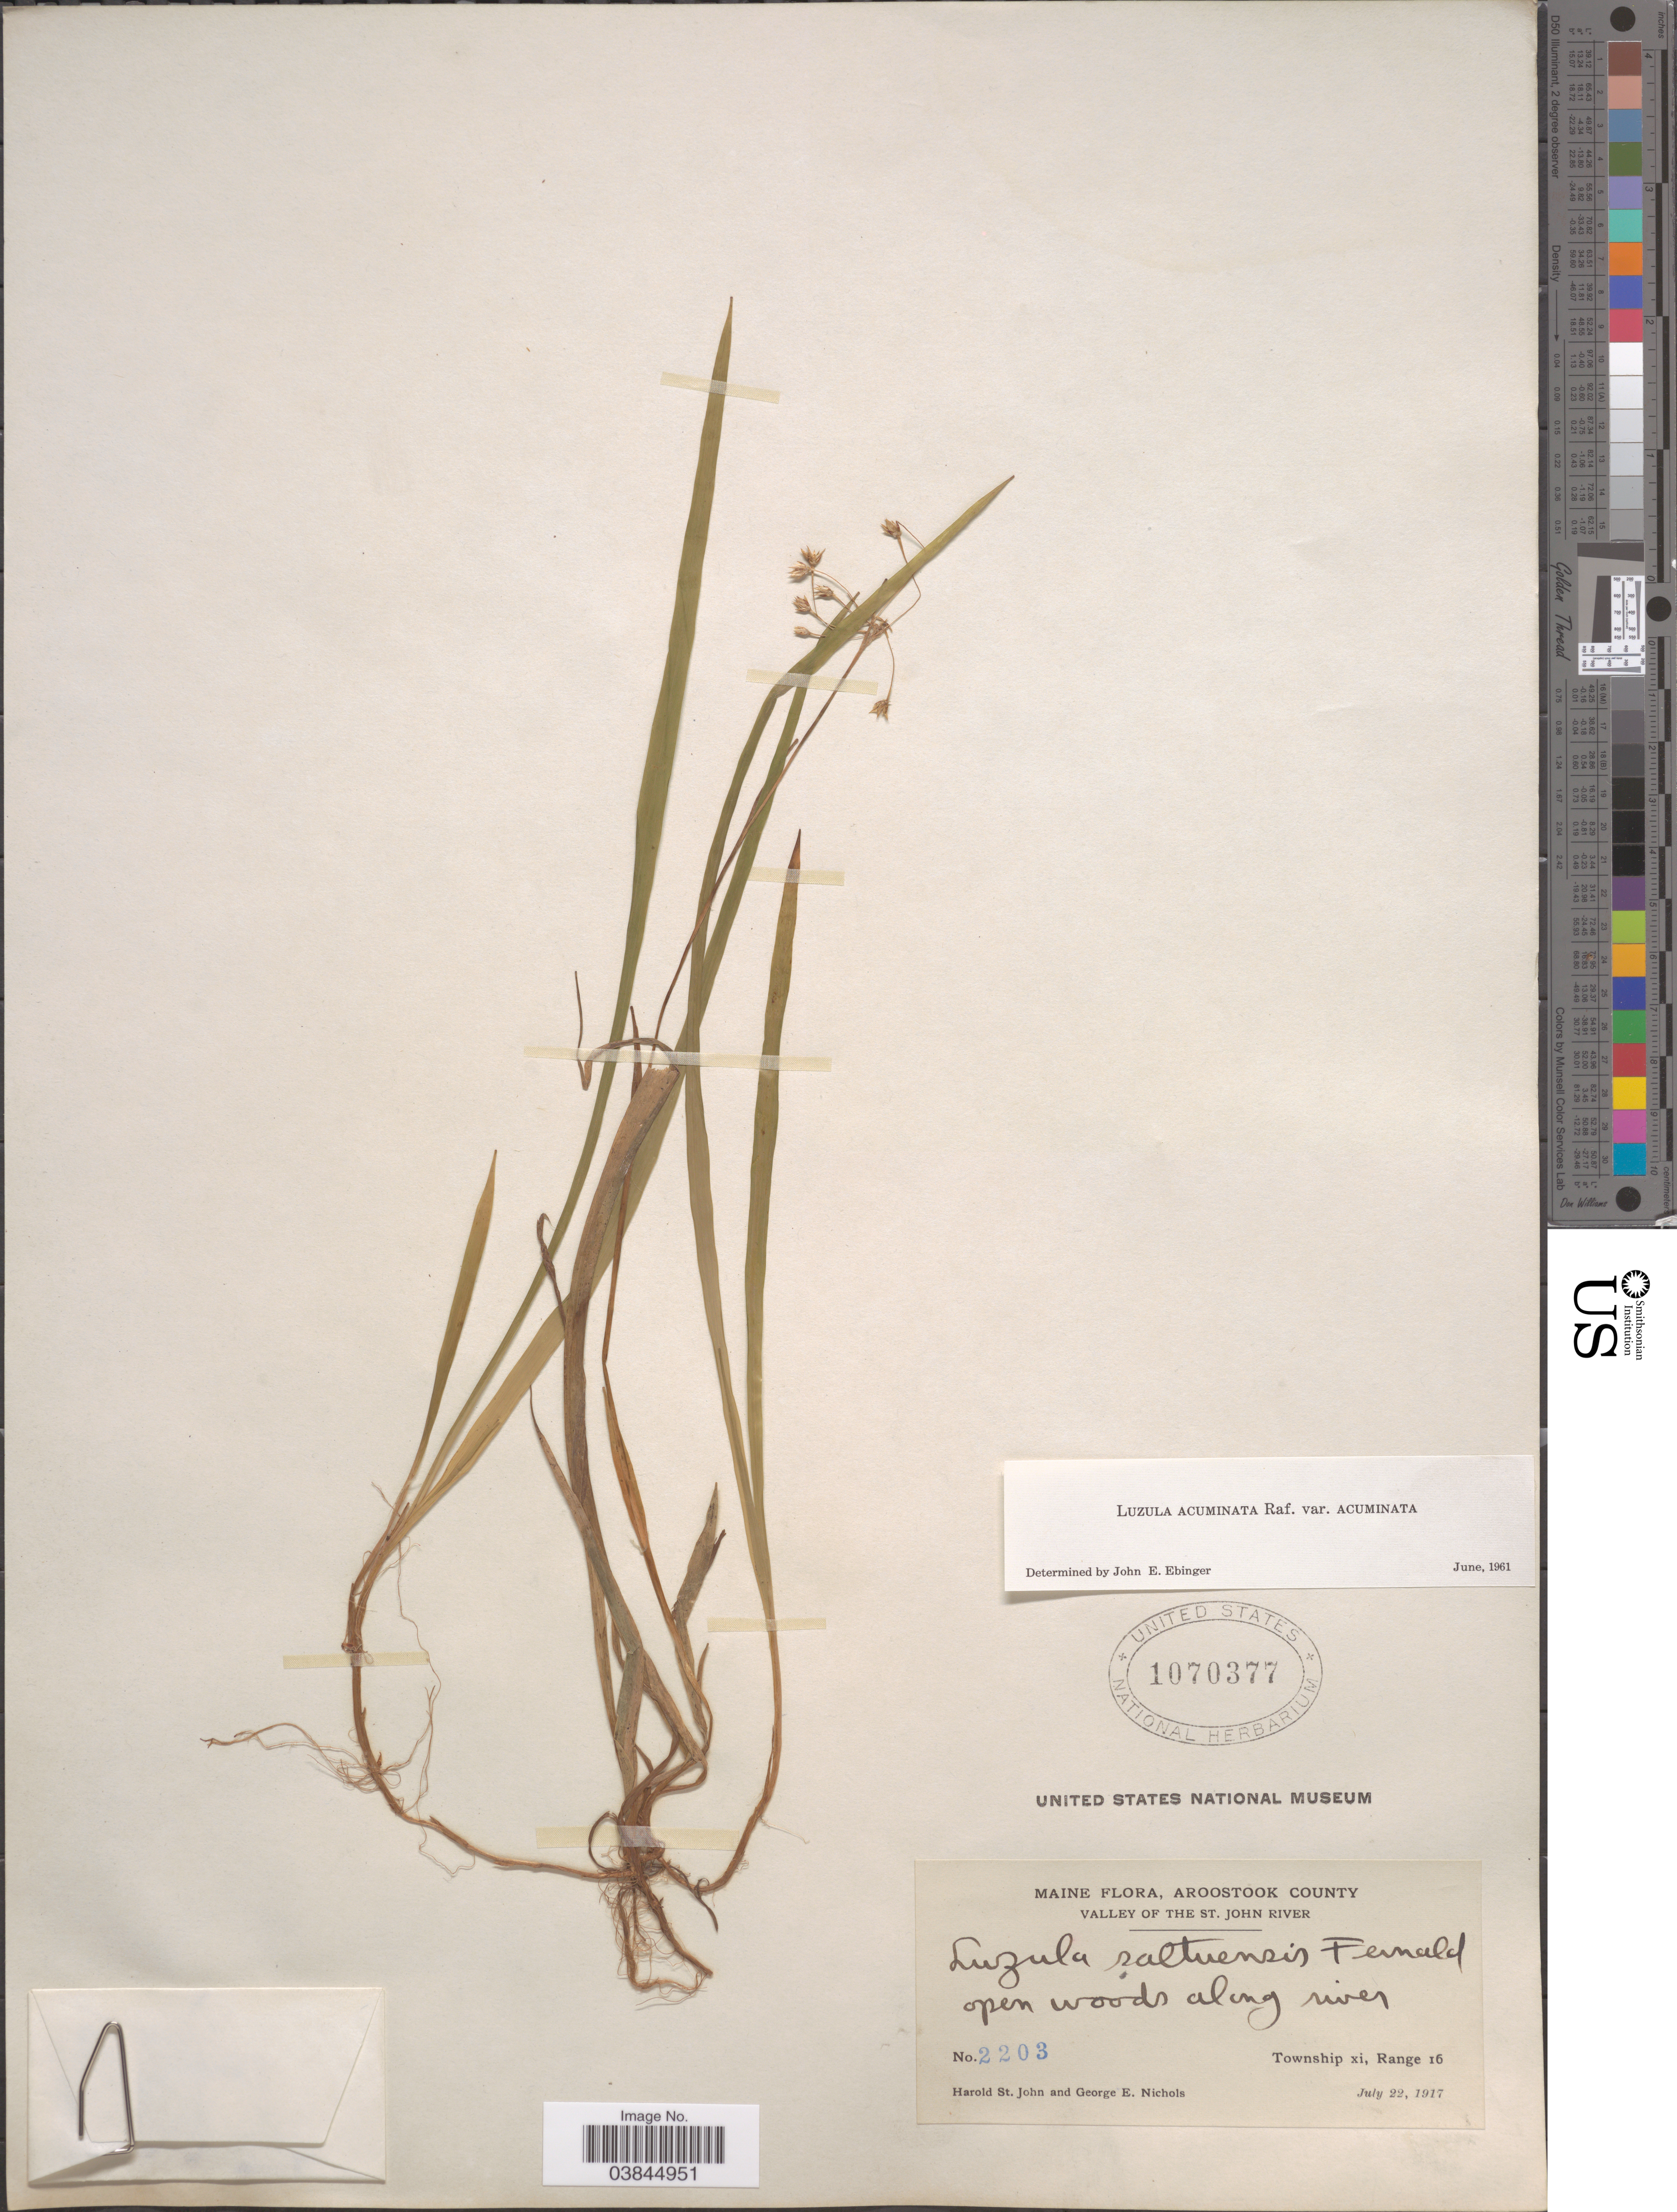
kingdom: Plantae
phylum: Tracheophyta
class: Liliopsida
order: Poales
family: Juncaceae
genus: Luzula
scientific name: Luzula acuminata var. acuminata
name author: Raf.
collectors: H. St. John & G. E. Nichols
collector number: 2203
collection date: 1917-07-22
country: United States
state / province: Maine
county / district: Aroostook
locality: Valley of the St. John River. Open woods along river. Township xi, Range 16.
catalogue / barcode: US 1070377